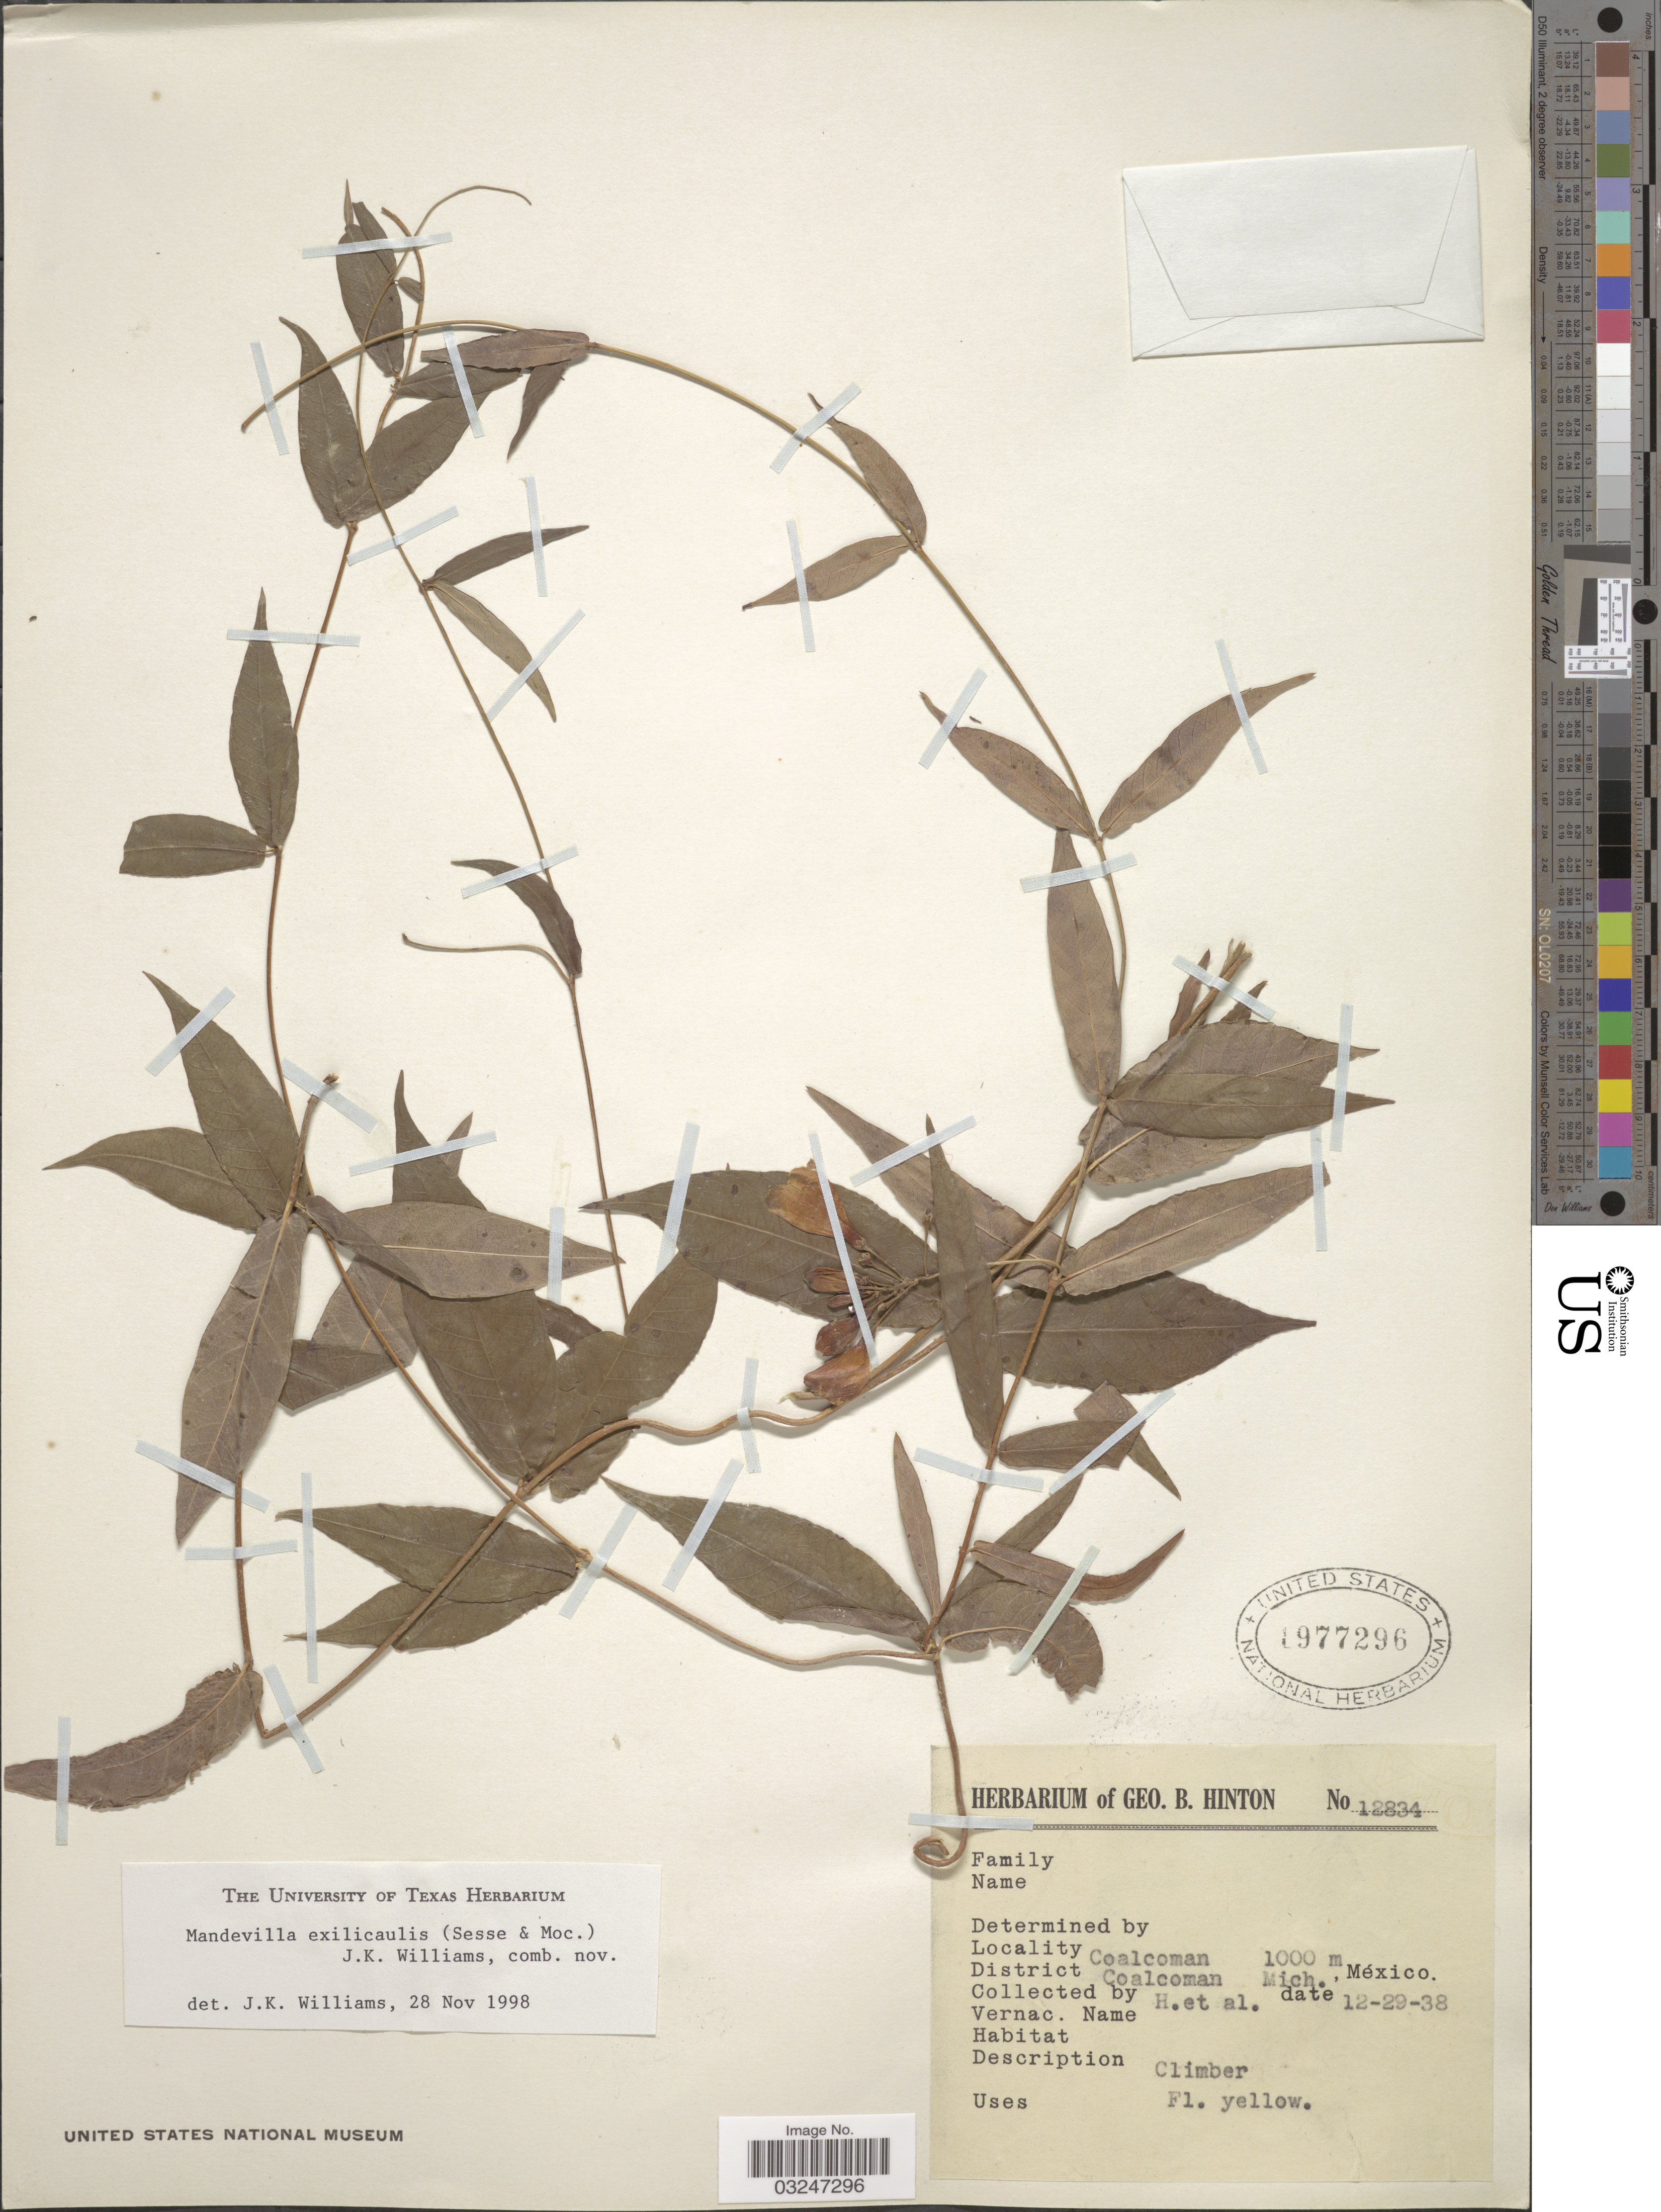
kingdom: Plantae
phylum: Tracheophyta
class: Magnoliopsida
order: Gentianales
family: Apocynaceae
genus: Mandevilla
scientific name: Mandevilla exilicaulis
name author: (Sessé & Moc.) J.K. Williams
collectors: G. B. Hinton & et al.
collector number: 12834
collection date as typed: Transcribed d/m/y: 29/12/38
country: Mexico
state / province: Michoacán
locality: Coalcoman. District Coalcoman. Mich.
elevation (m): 1000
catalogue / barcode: US 1977296